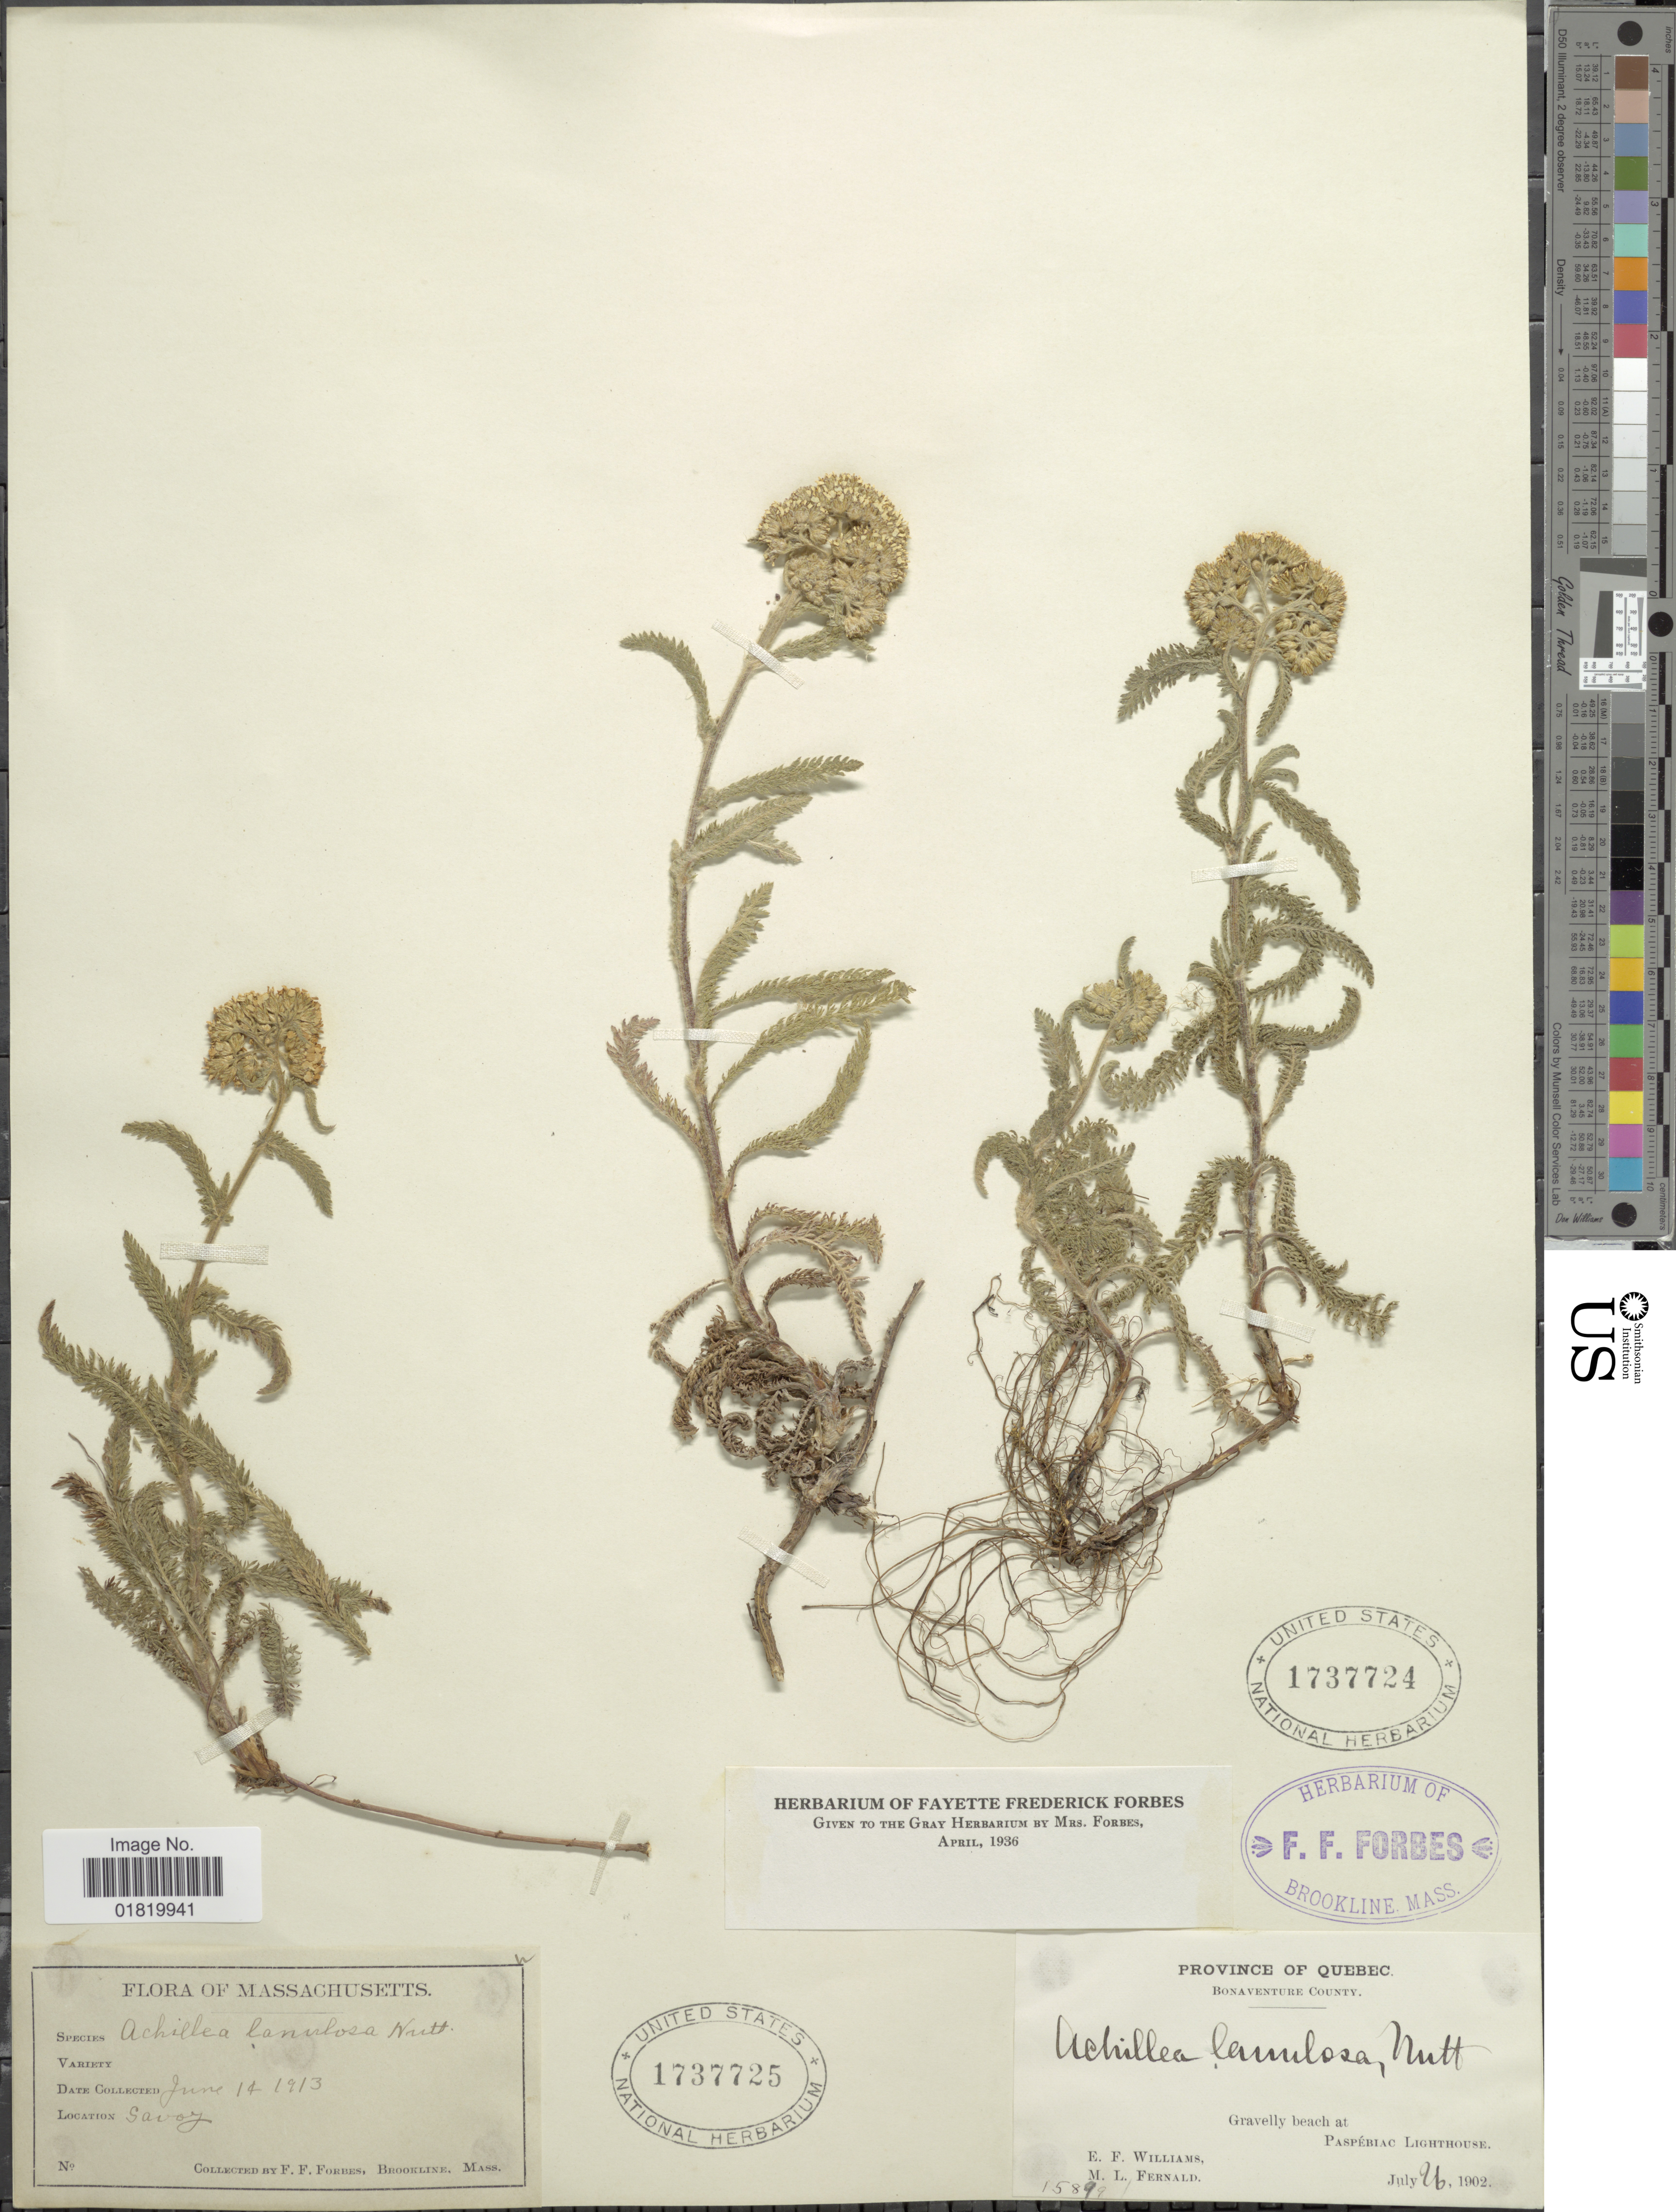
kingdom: Plantae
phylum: Tracheophyta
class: Magnoliopsida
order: Asterales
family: Asteraceae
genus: Achillea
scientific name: Achillea lanulosa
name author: Nutt.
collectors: F. Forbes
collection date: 1913-06-14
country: United States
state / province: Massachusetts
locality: Savoy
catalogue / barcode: US 1737725-2